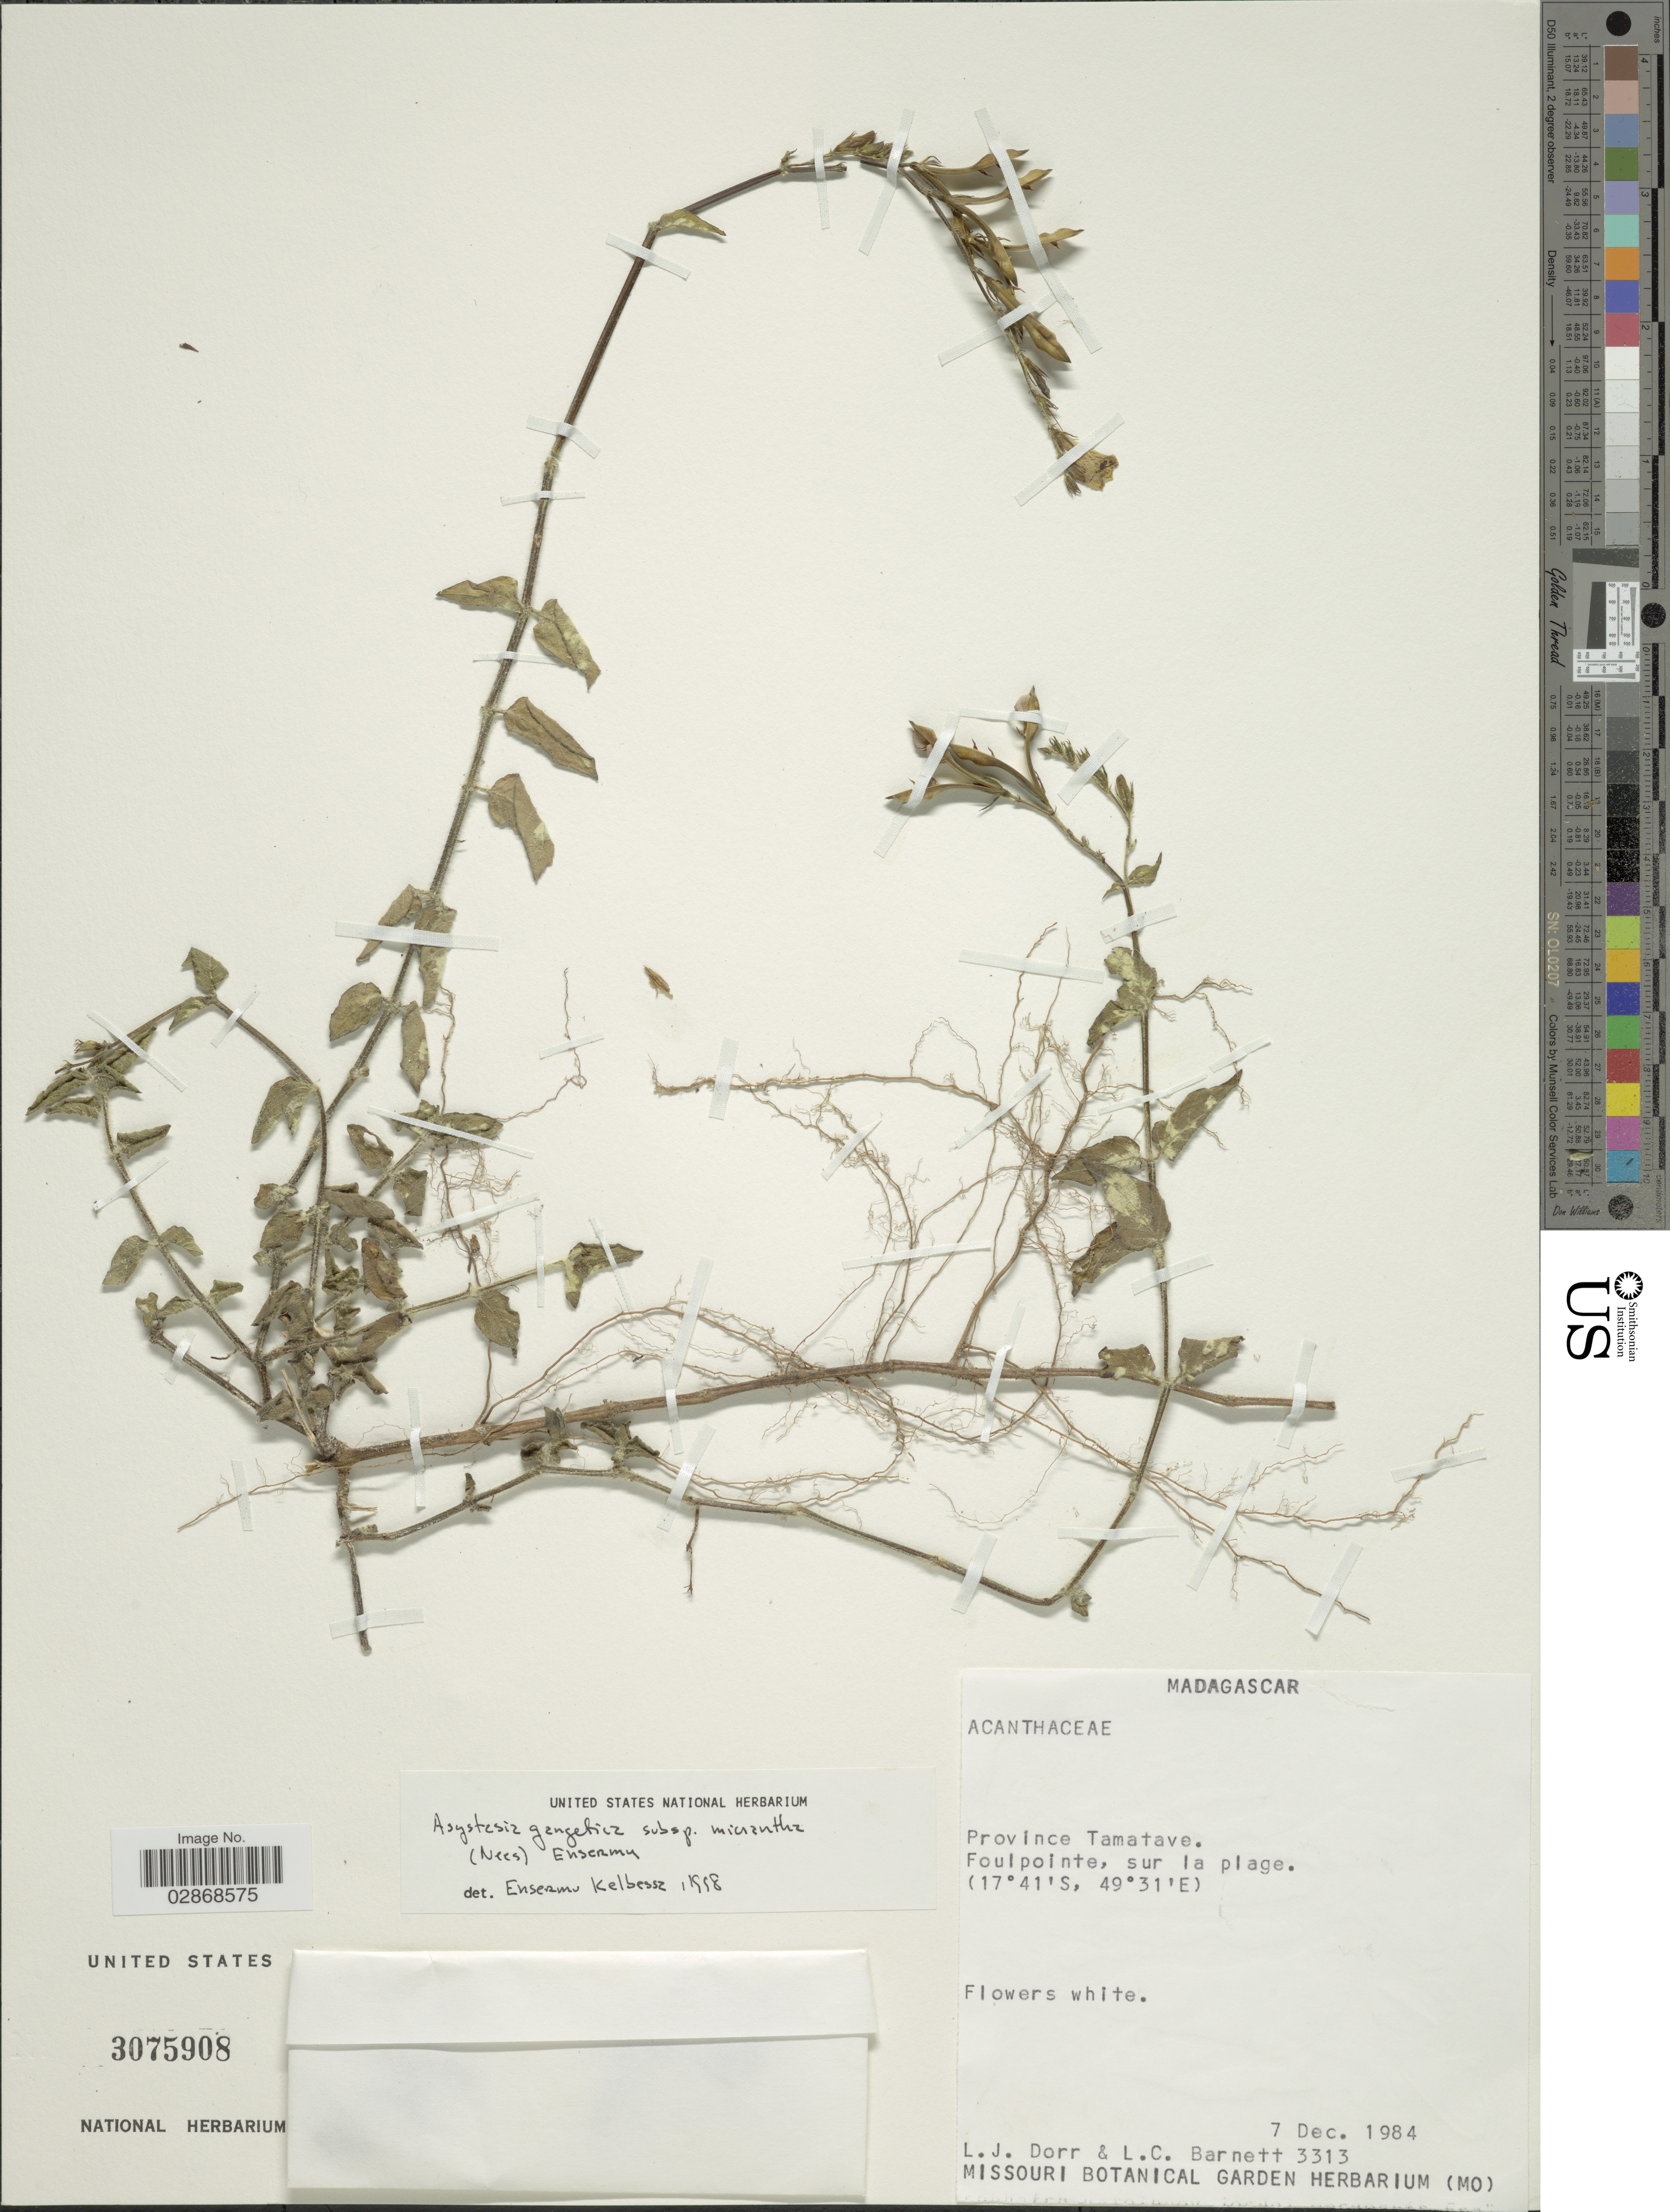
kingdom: Plantae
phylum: Tracheophyta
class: Magnoliopsida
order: Lamiales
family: Acanthaceae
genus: Asystasia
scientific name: Asystasia coromandeliana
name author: Nees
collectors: L. J. Dorr & L. C. Barnett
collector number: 3313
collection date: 1984-12-07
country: Madagascar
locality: Province Tamatave. Foulpointe, sur la plage.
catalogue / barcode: US 3075908